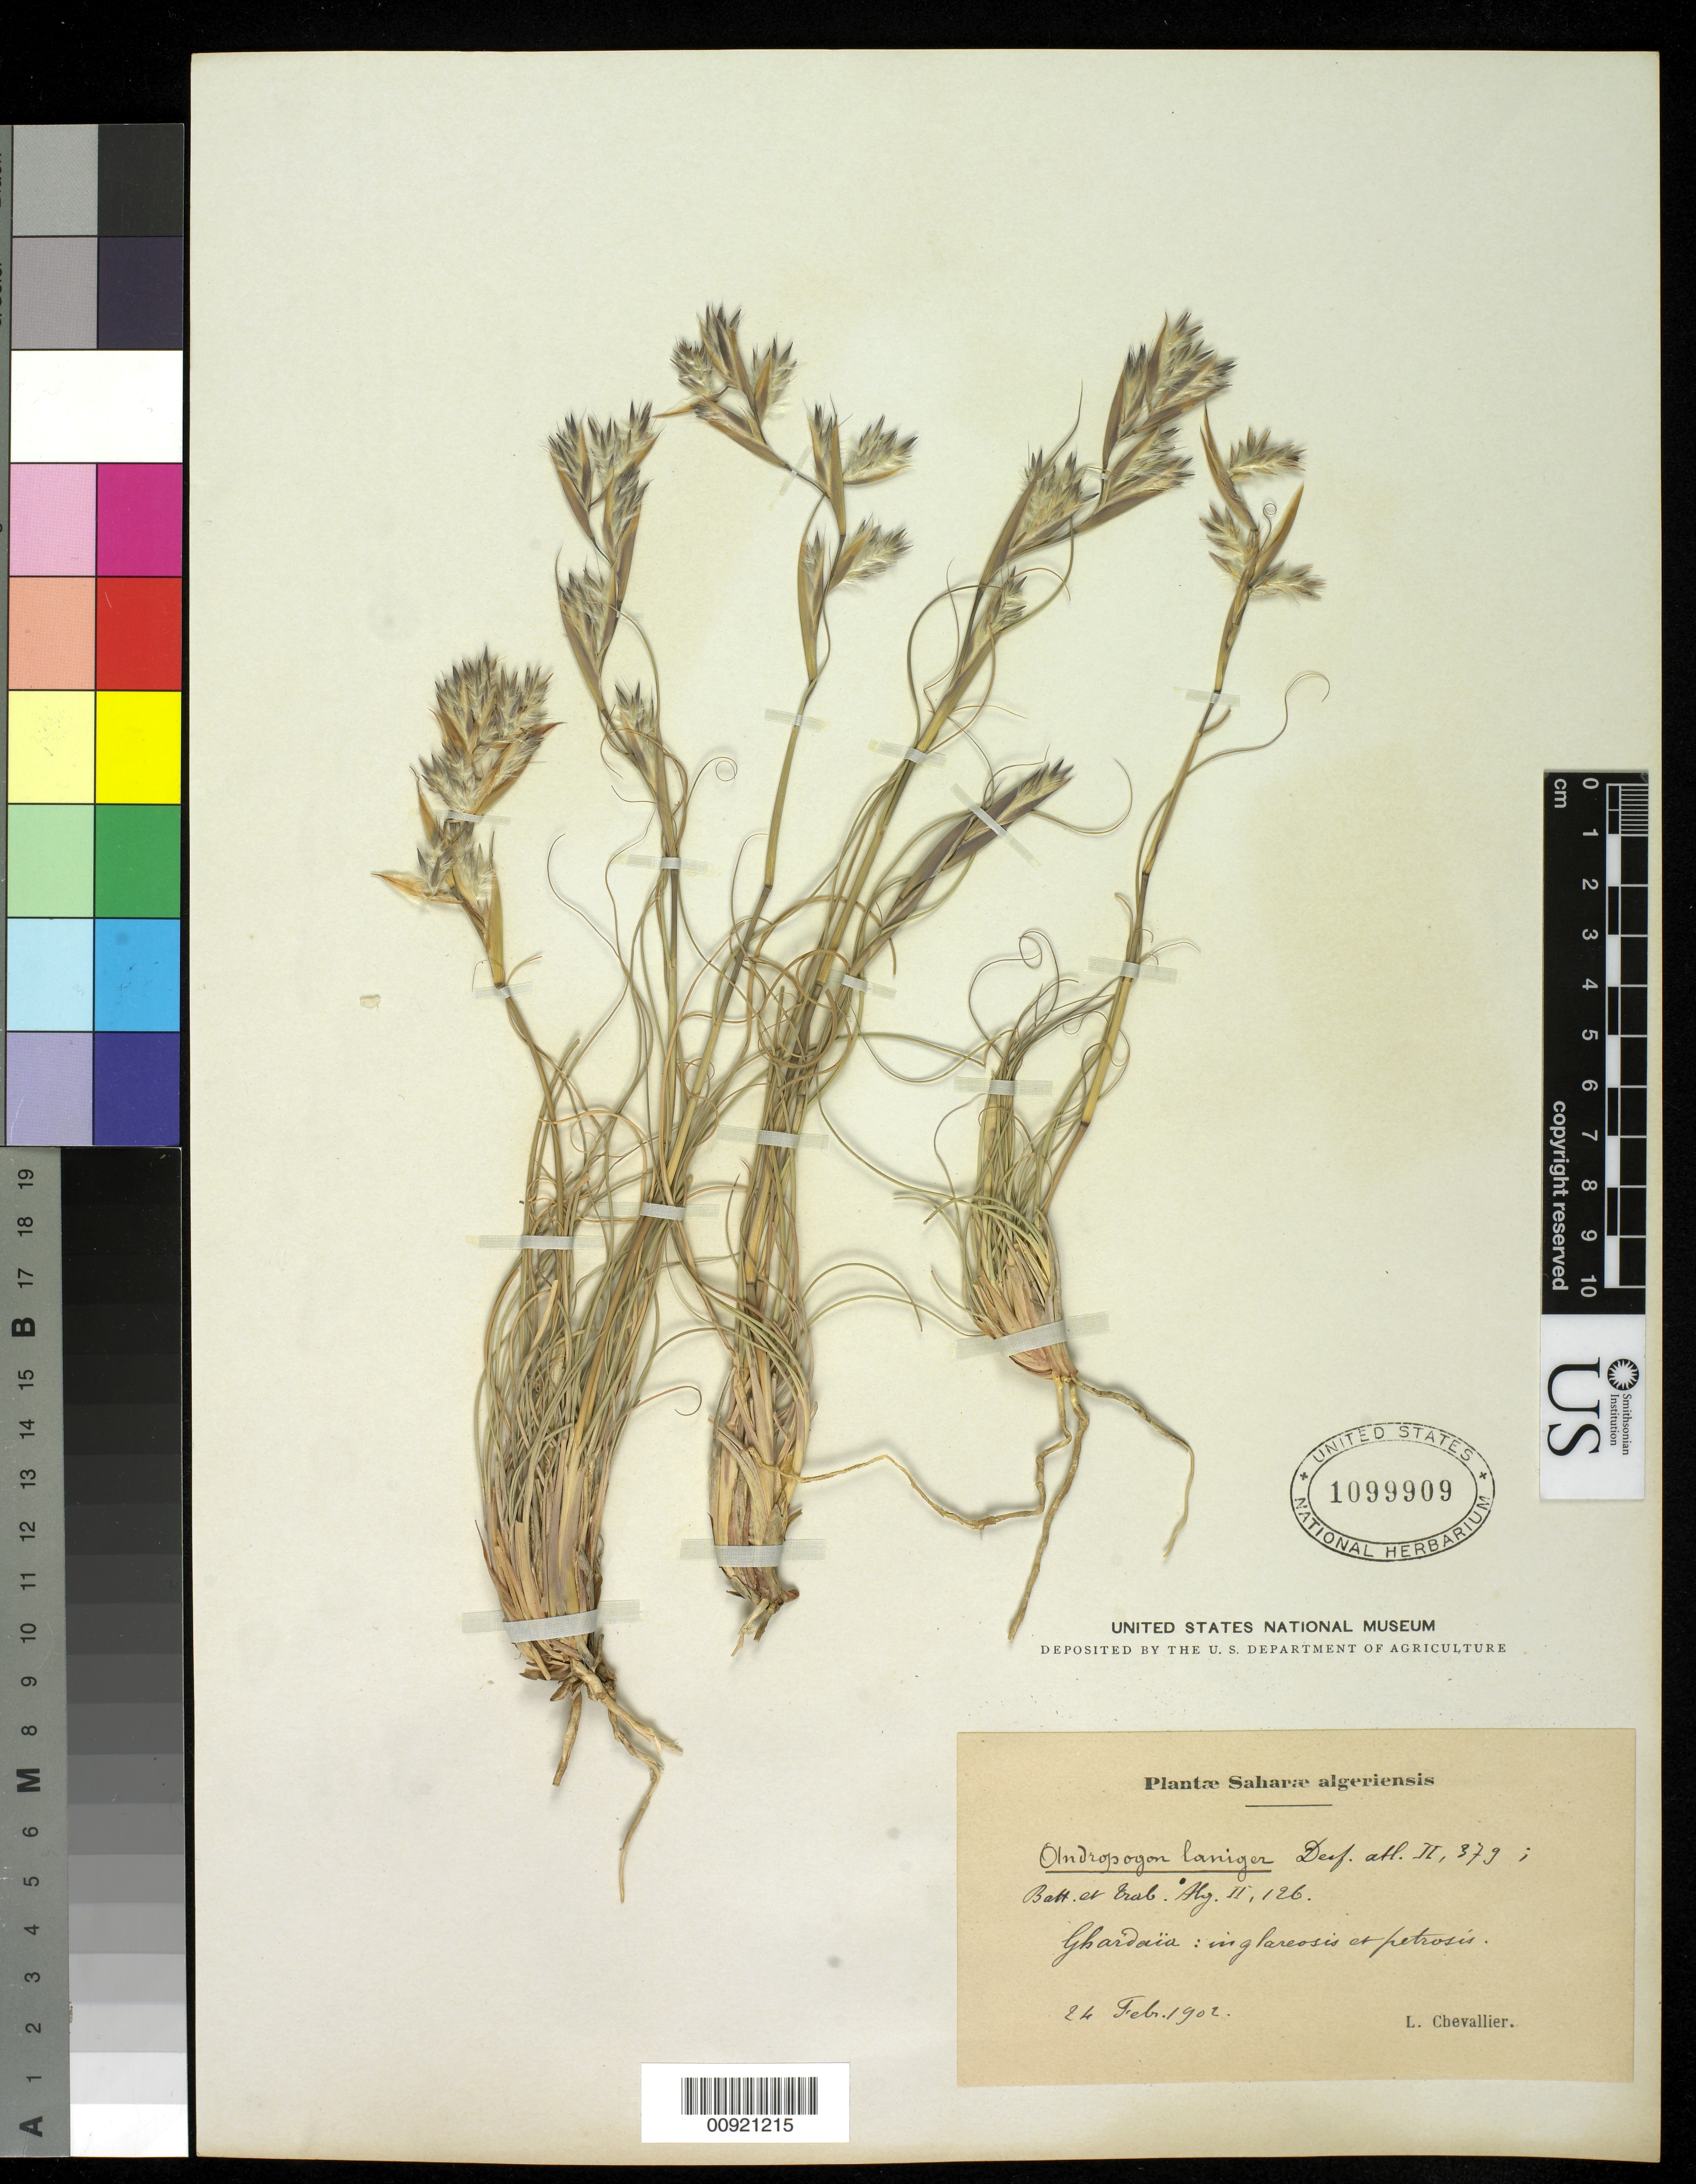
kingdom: Plantae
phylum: Tracheophyta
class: Liliopsida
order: Poales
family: Poaceae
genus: Cymbopogon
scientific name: Cymbopogon schoenanthus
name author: (L.) Spreng.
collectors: L. Chevallier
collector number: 126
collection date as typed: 24 Feb 1902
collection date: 1902-02-24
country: Algeria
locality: Saharae algeriensis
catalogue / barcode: US 1099909